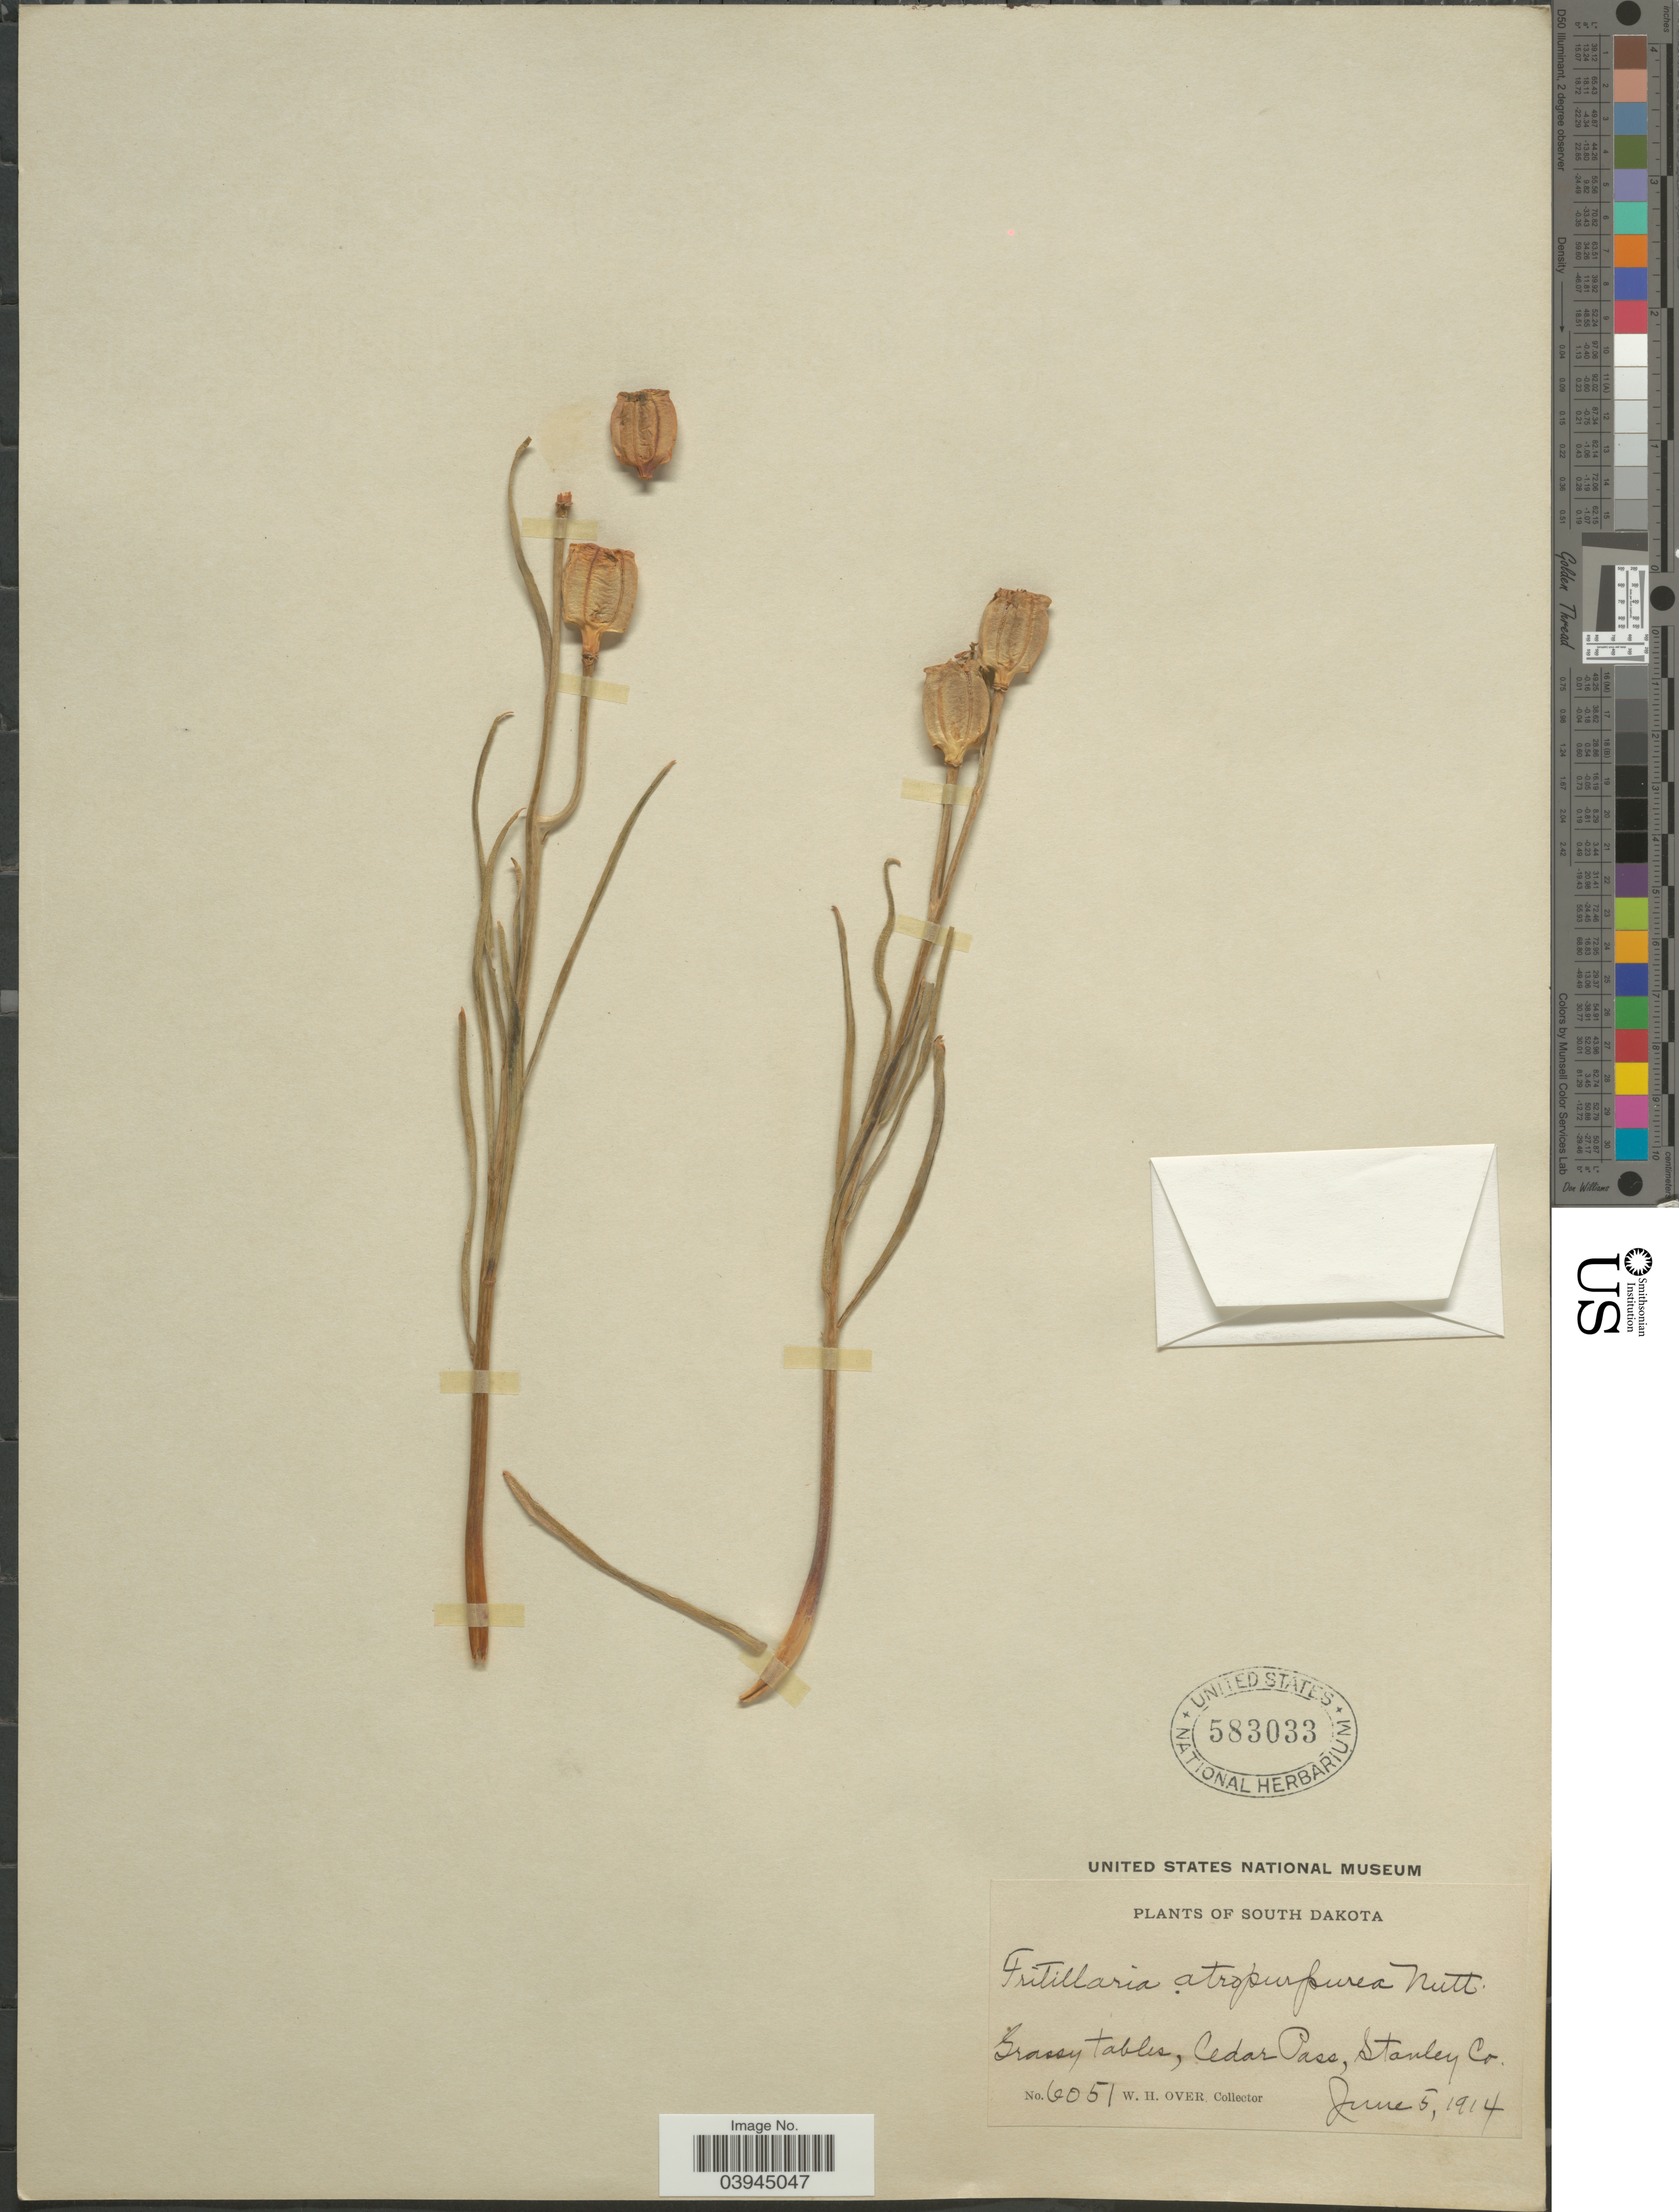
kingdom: Plantae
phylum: Tracheophyta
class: Liliopsida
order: Liliales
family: Liliaceae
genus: Fritillaria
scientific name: Fritillaria atropurpurea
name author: Nutt.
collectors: W. Over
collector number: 6051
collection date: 1914-06-05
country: United States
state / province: South Dakota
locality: Grassy tables, Cedar Pass, Stanley Co.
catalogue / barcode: US 583033